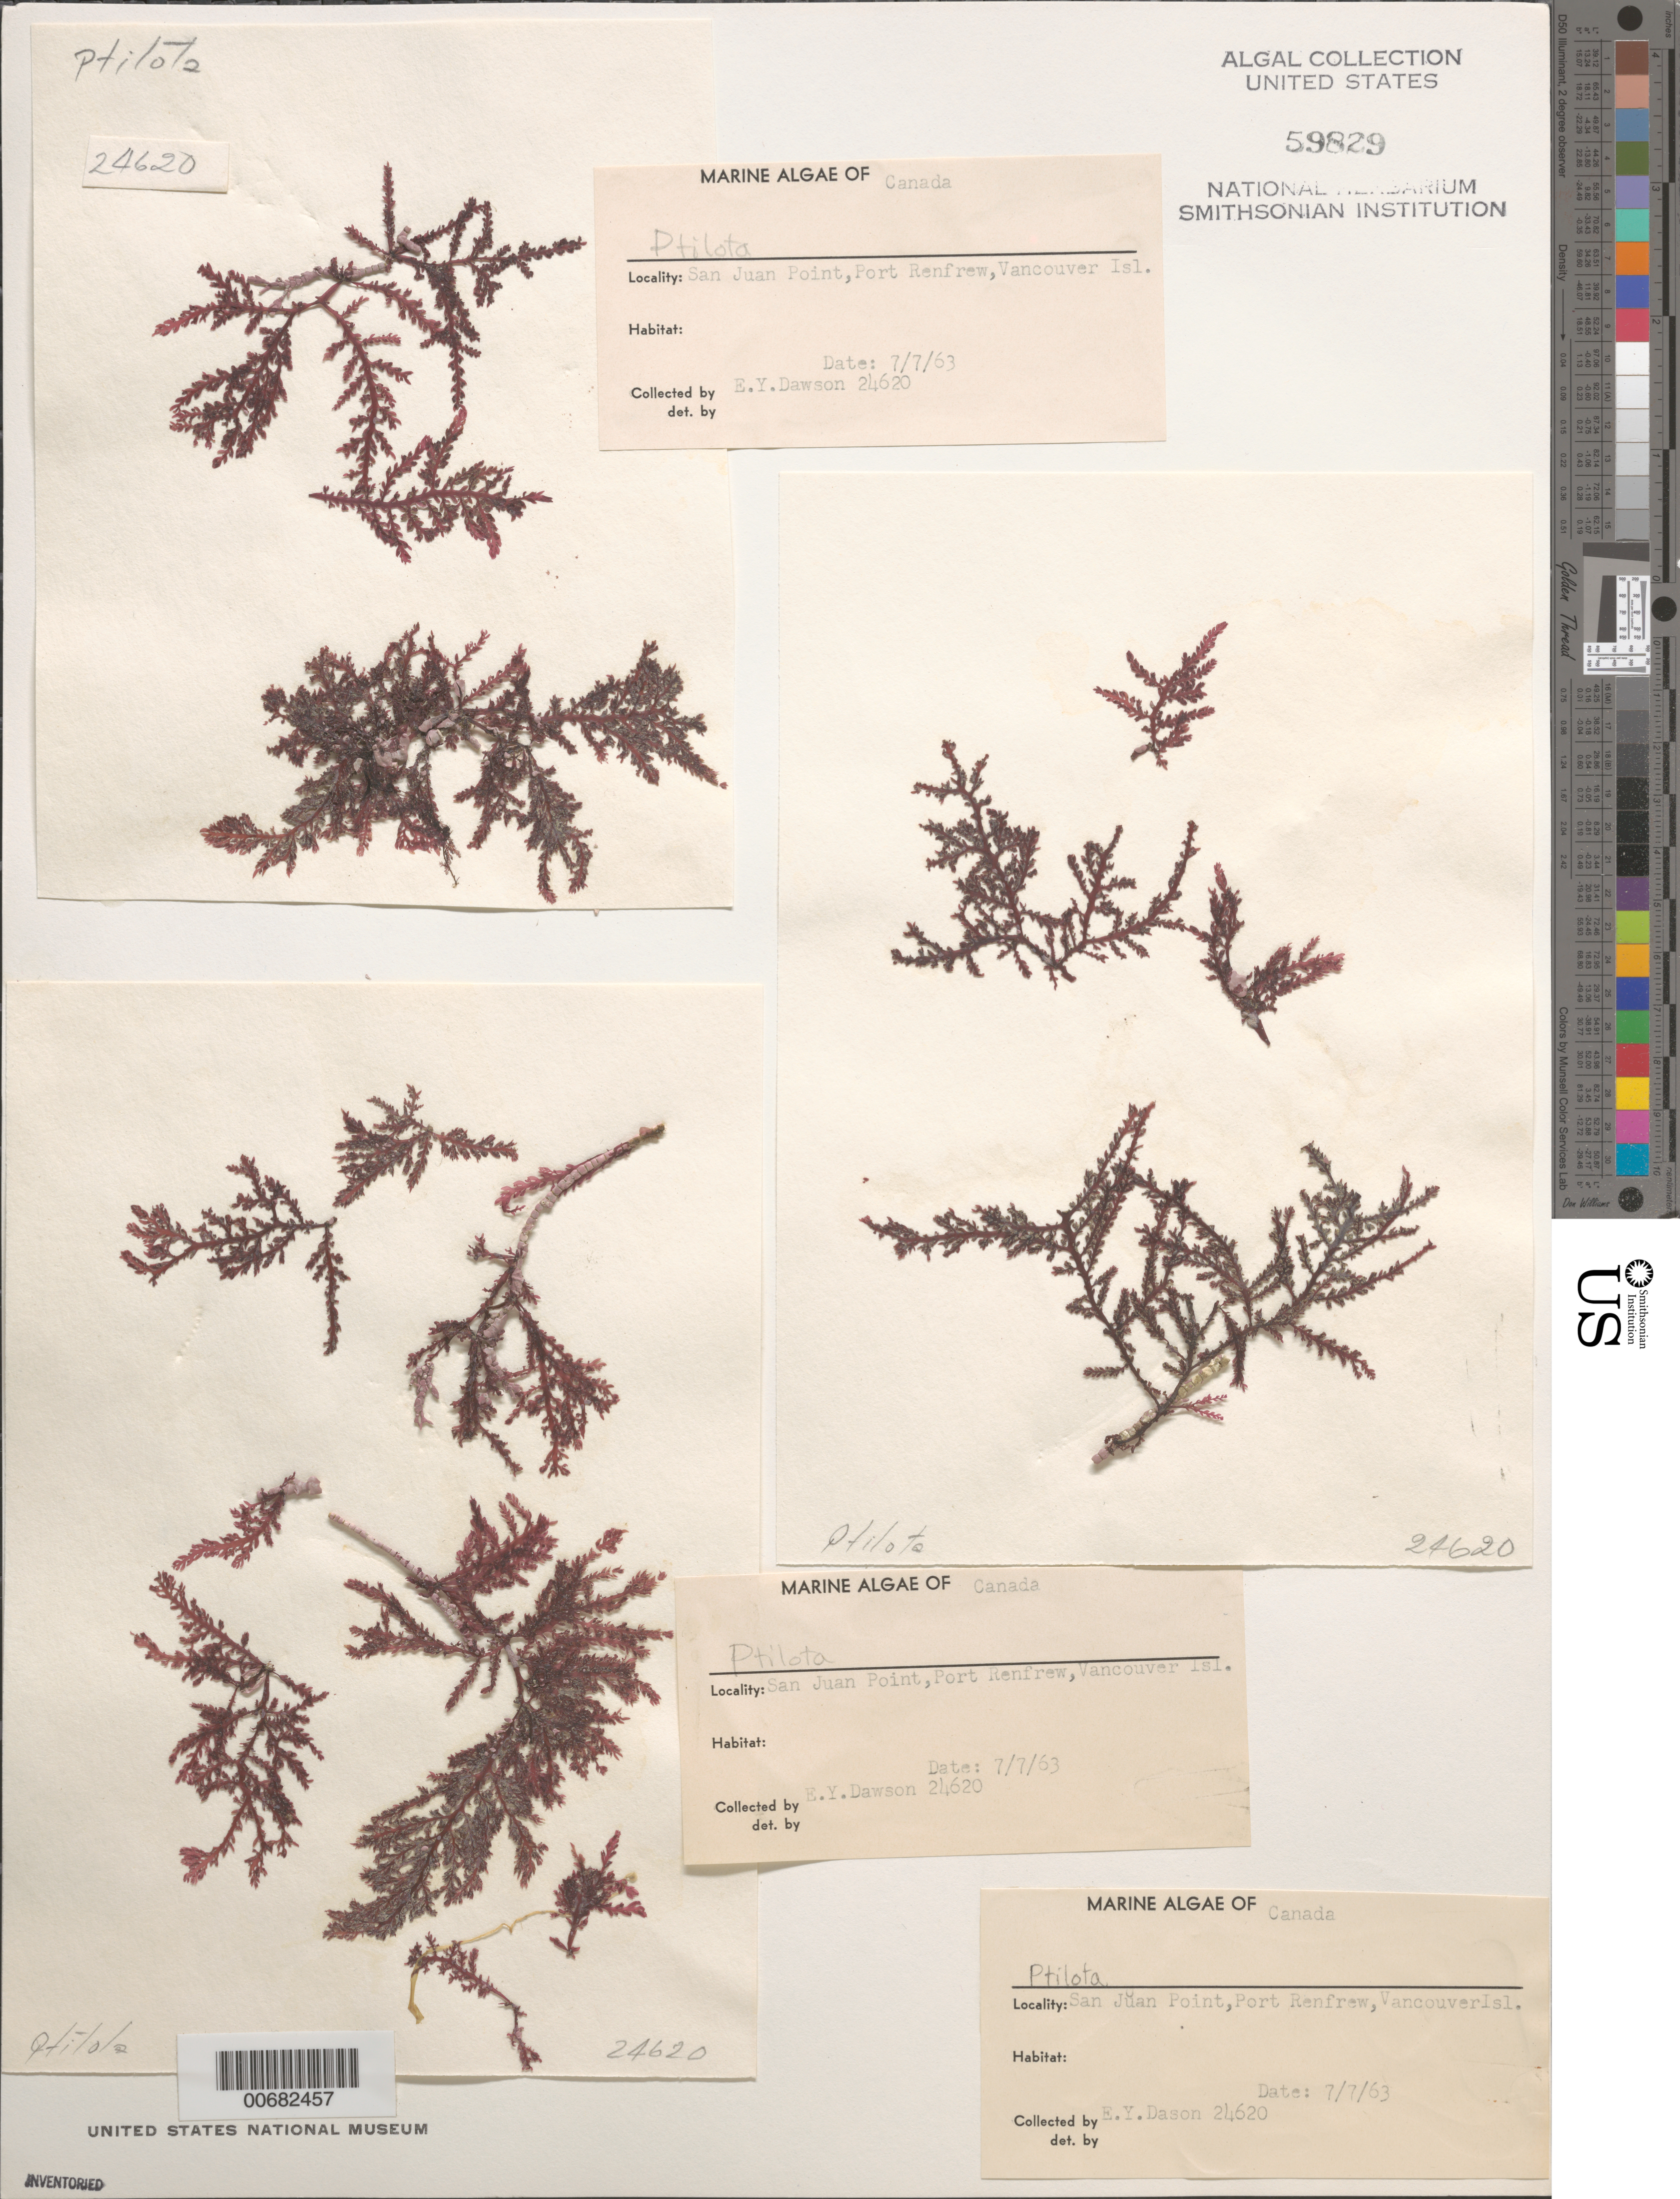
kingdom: Plantae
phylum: Rhodophyta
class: Florideophyceae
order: Ceramiales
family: Wrangeliaceae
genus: Ptilota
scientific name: Ptilota sp.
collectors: E. Y. Dawson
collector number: EYD 24620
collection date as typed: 07 Jul 1963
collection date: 1963-07-07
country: Canada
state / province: British Columbia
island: Vancouver Island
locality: San Juan Point, Port Renfrew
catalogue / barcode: US 59829